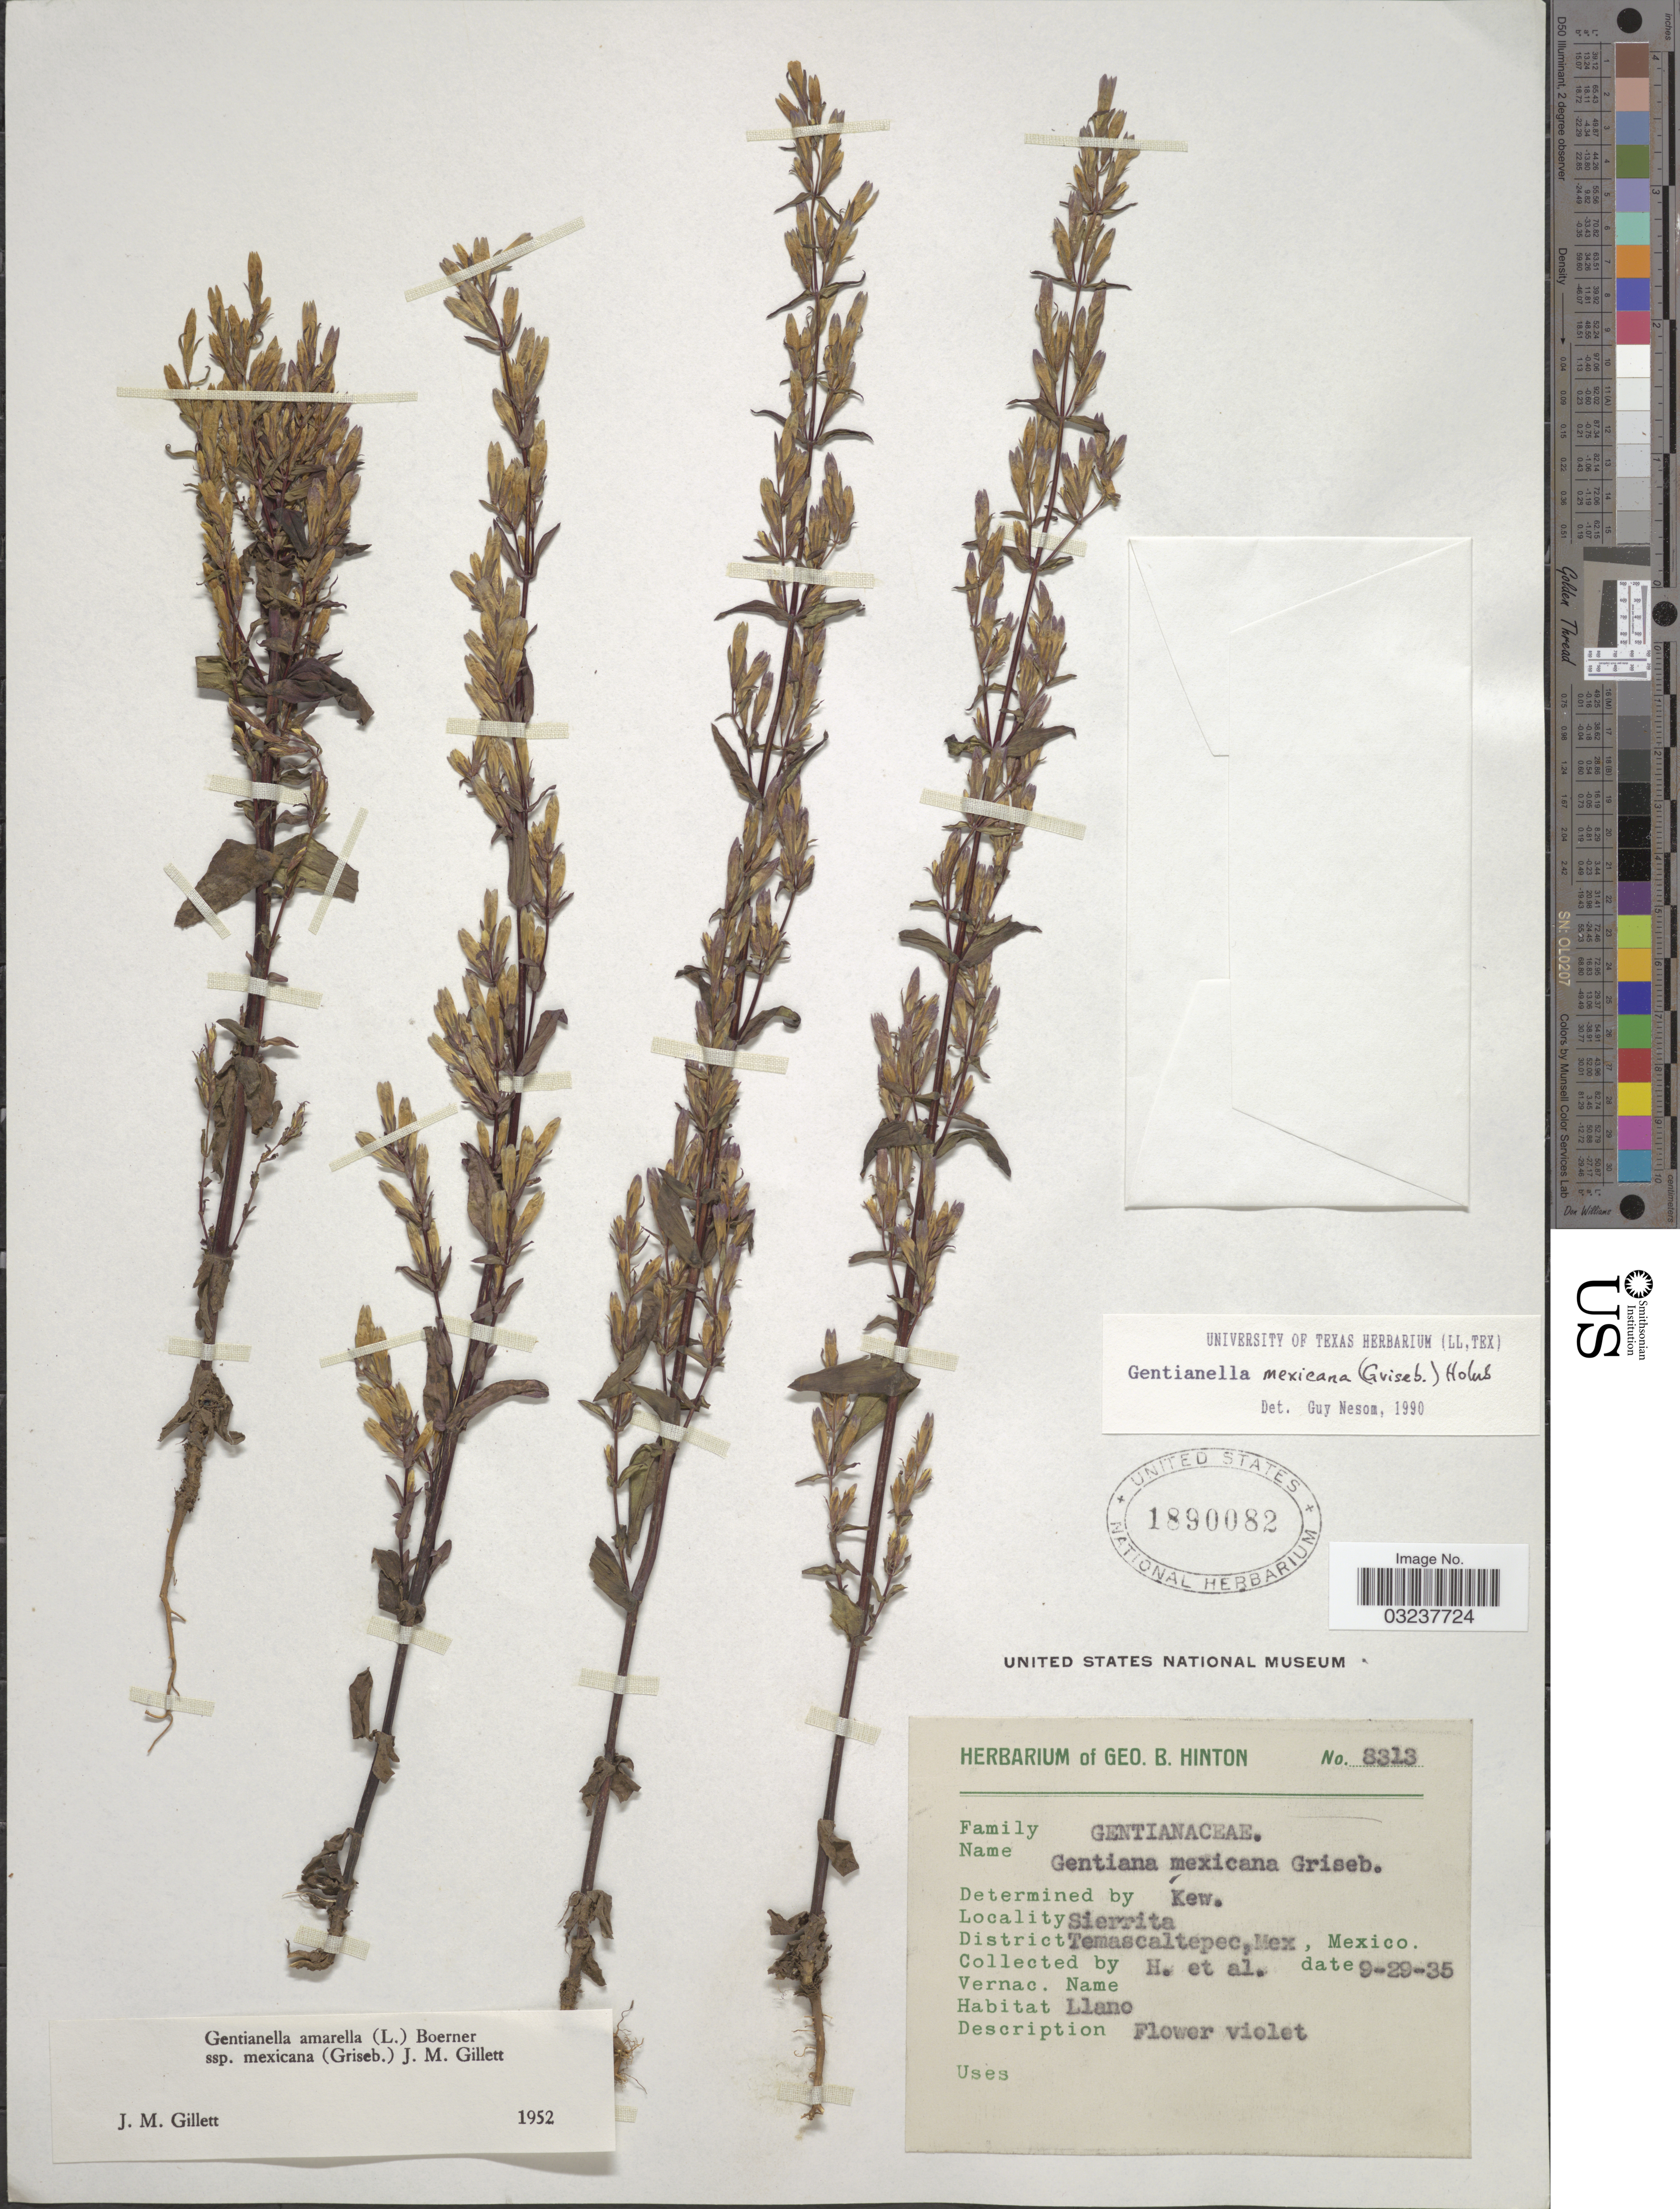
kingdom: Plantae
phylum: Tracheophyta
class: Magnoliopsida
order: Gentianales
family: Gentianaceae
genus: Gentianella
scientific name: Gentianella mexicana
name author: (Griseb.) Holub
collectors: G. B. Hinton & et al.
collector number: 8313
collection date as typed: Transcribed d/m/y: 29/9/35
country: Mexico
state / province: México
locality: Sierrita, District Temascaltepec.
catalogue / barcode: US 1890082